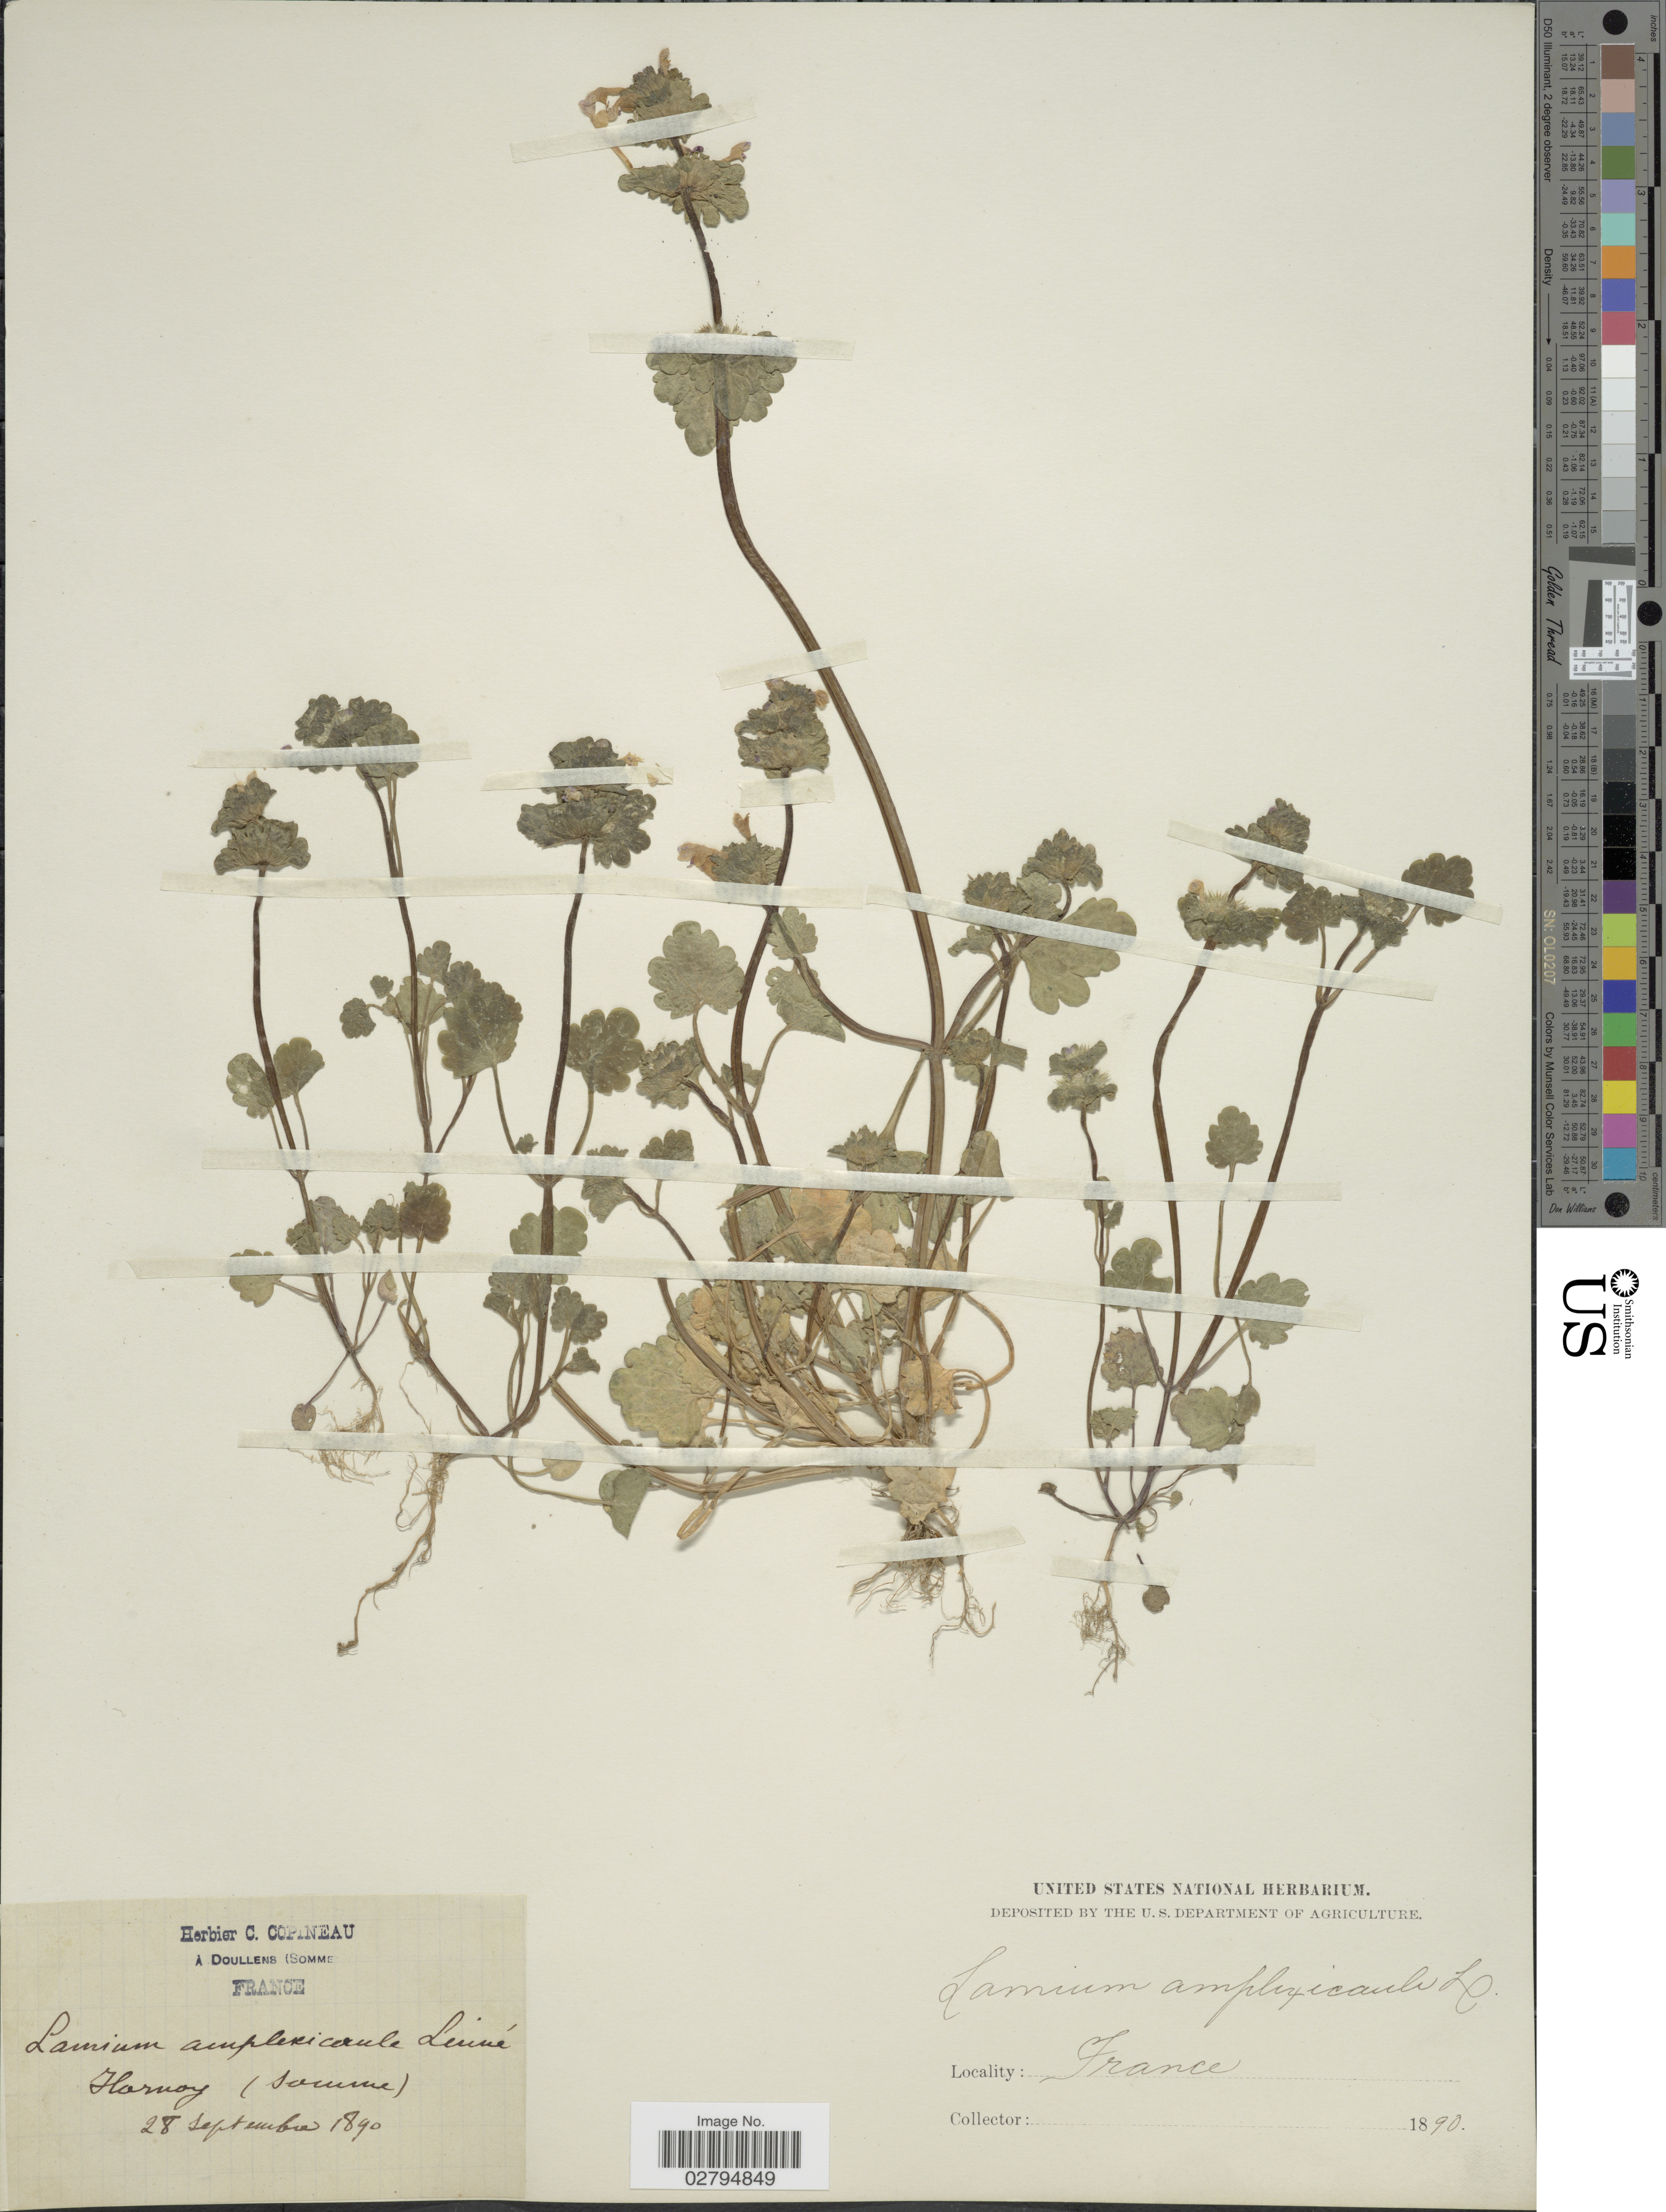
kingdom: Plantae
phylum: Tracheophyta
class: Magnoliopsida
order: Lamiales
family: Lamiaceae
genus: Lamium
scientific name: Lamium amplexicaule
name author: L.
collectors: ex herb. C. Copineau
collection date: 1890-09-28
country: France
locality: Hornoy (Somme).